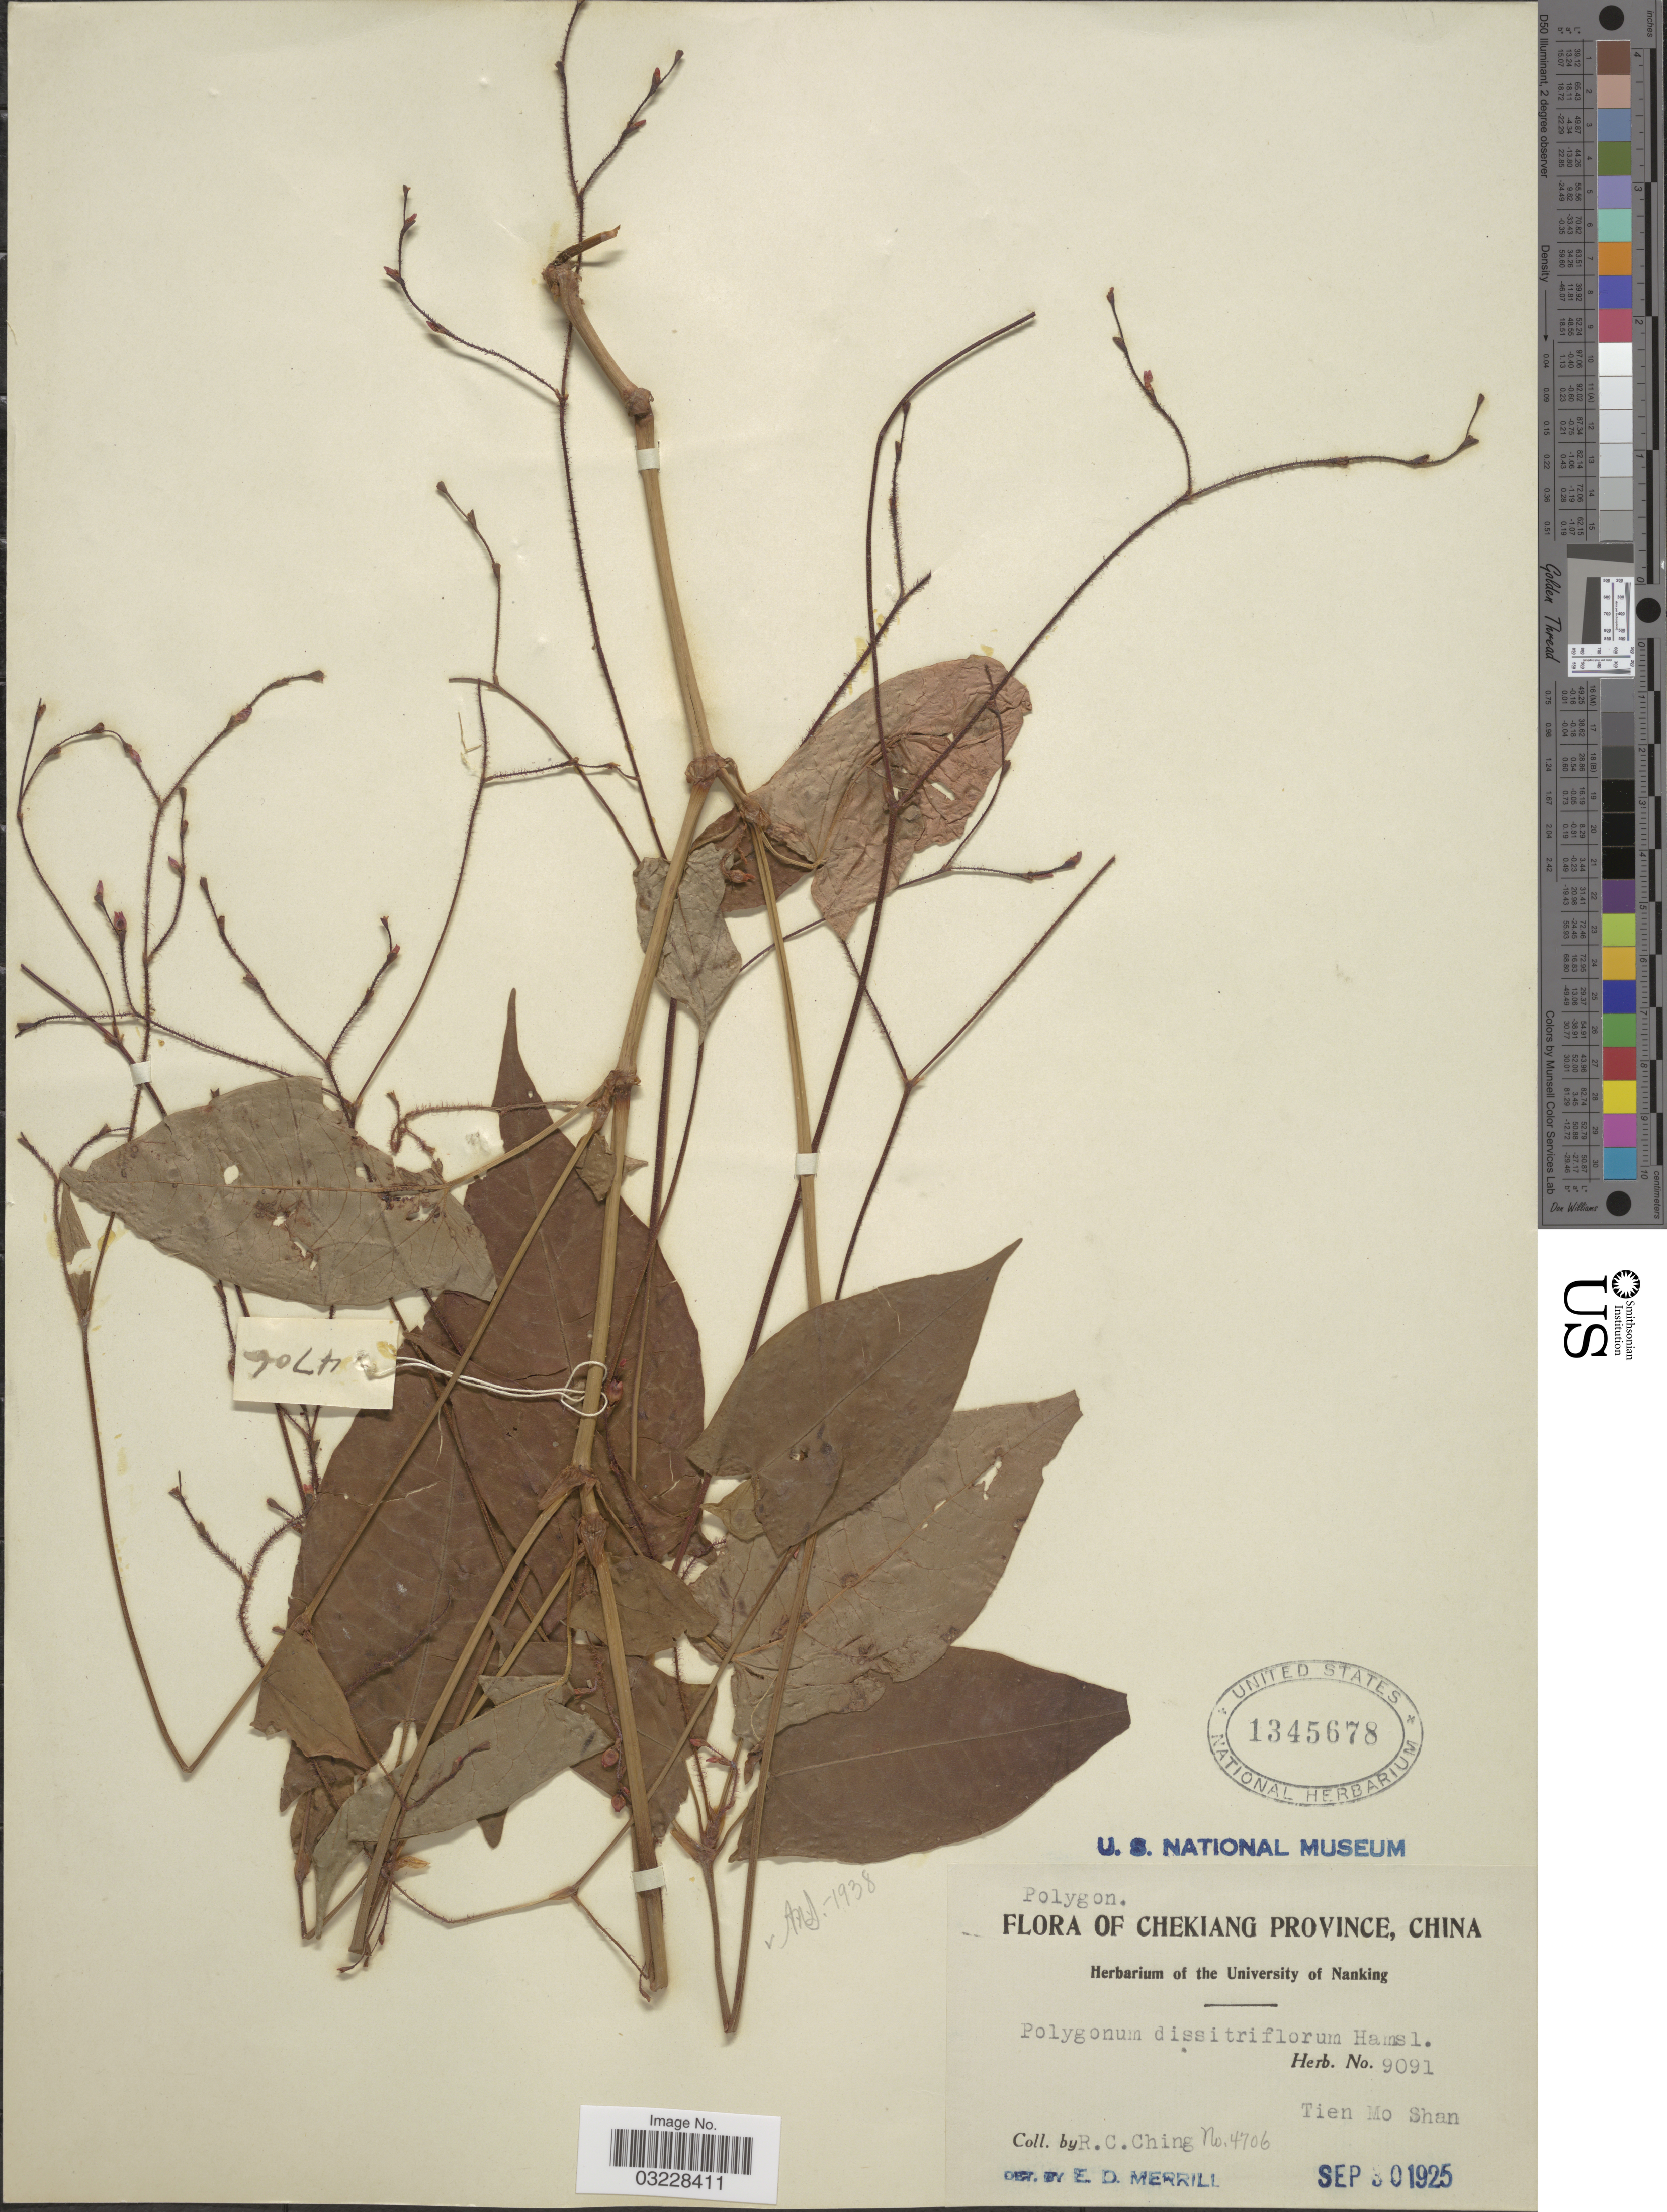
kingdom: Plantae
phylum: Tracheophyta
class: Magnoliopsida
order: Caryophyllales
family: Polygonaceae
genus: Polygonum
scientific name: Polygonum dissitiflorum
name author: Hemsl.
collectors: R. C. Ching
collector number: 4706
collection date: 1925-09-30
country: China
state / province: Zhejiang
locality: Chekiang Province. Tien Mo Shan.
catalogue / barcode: US 1345678